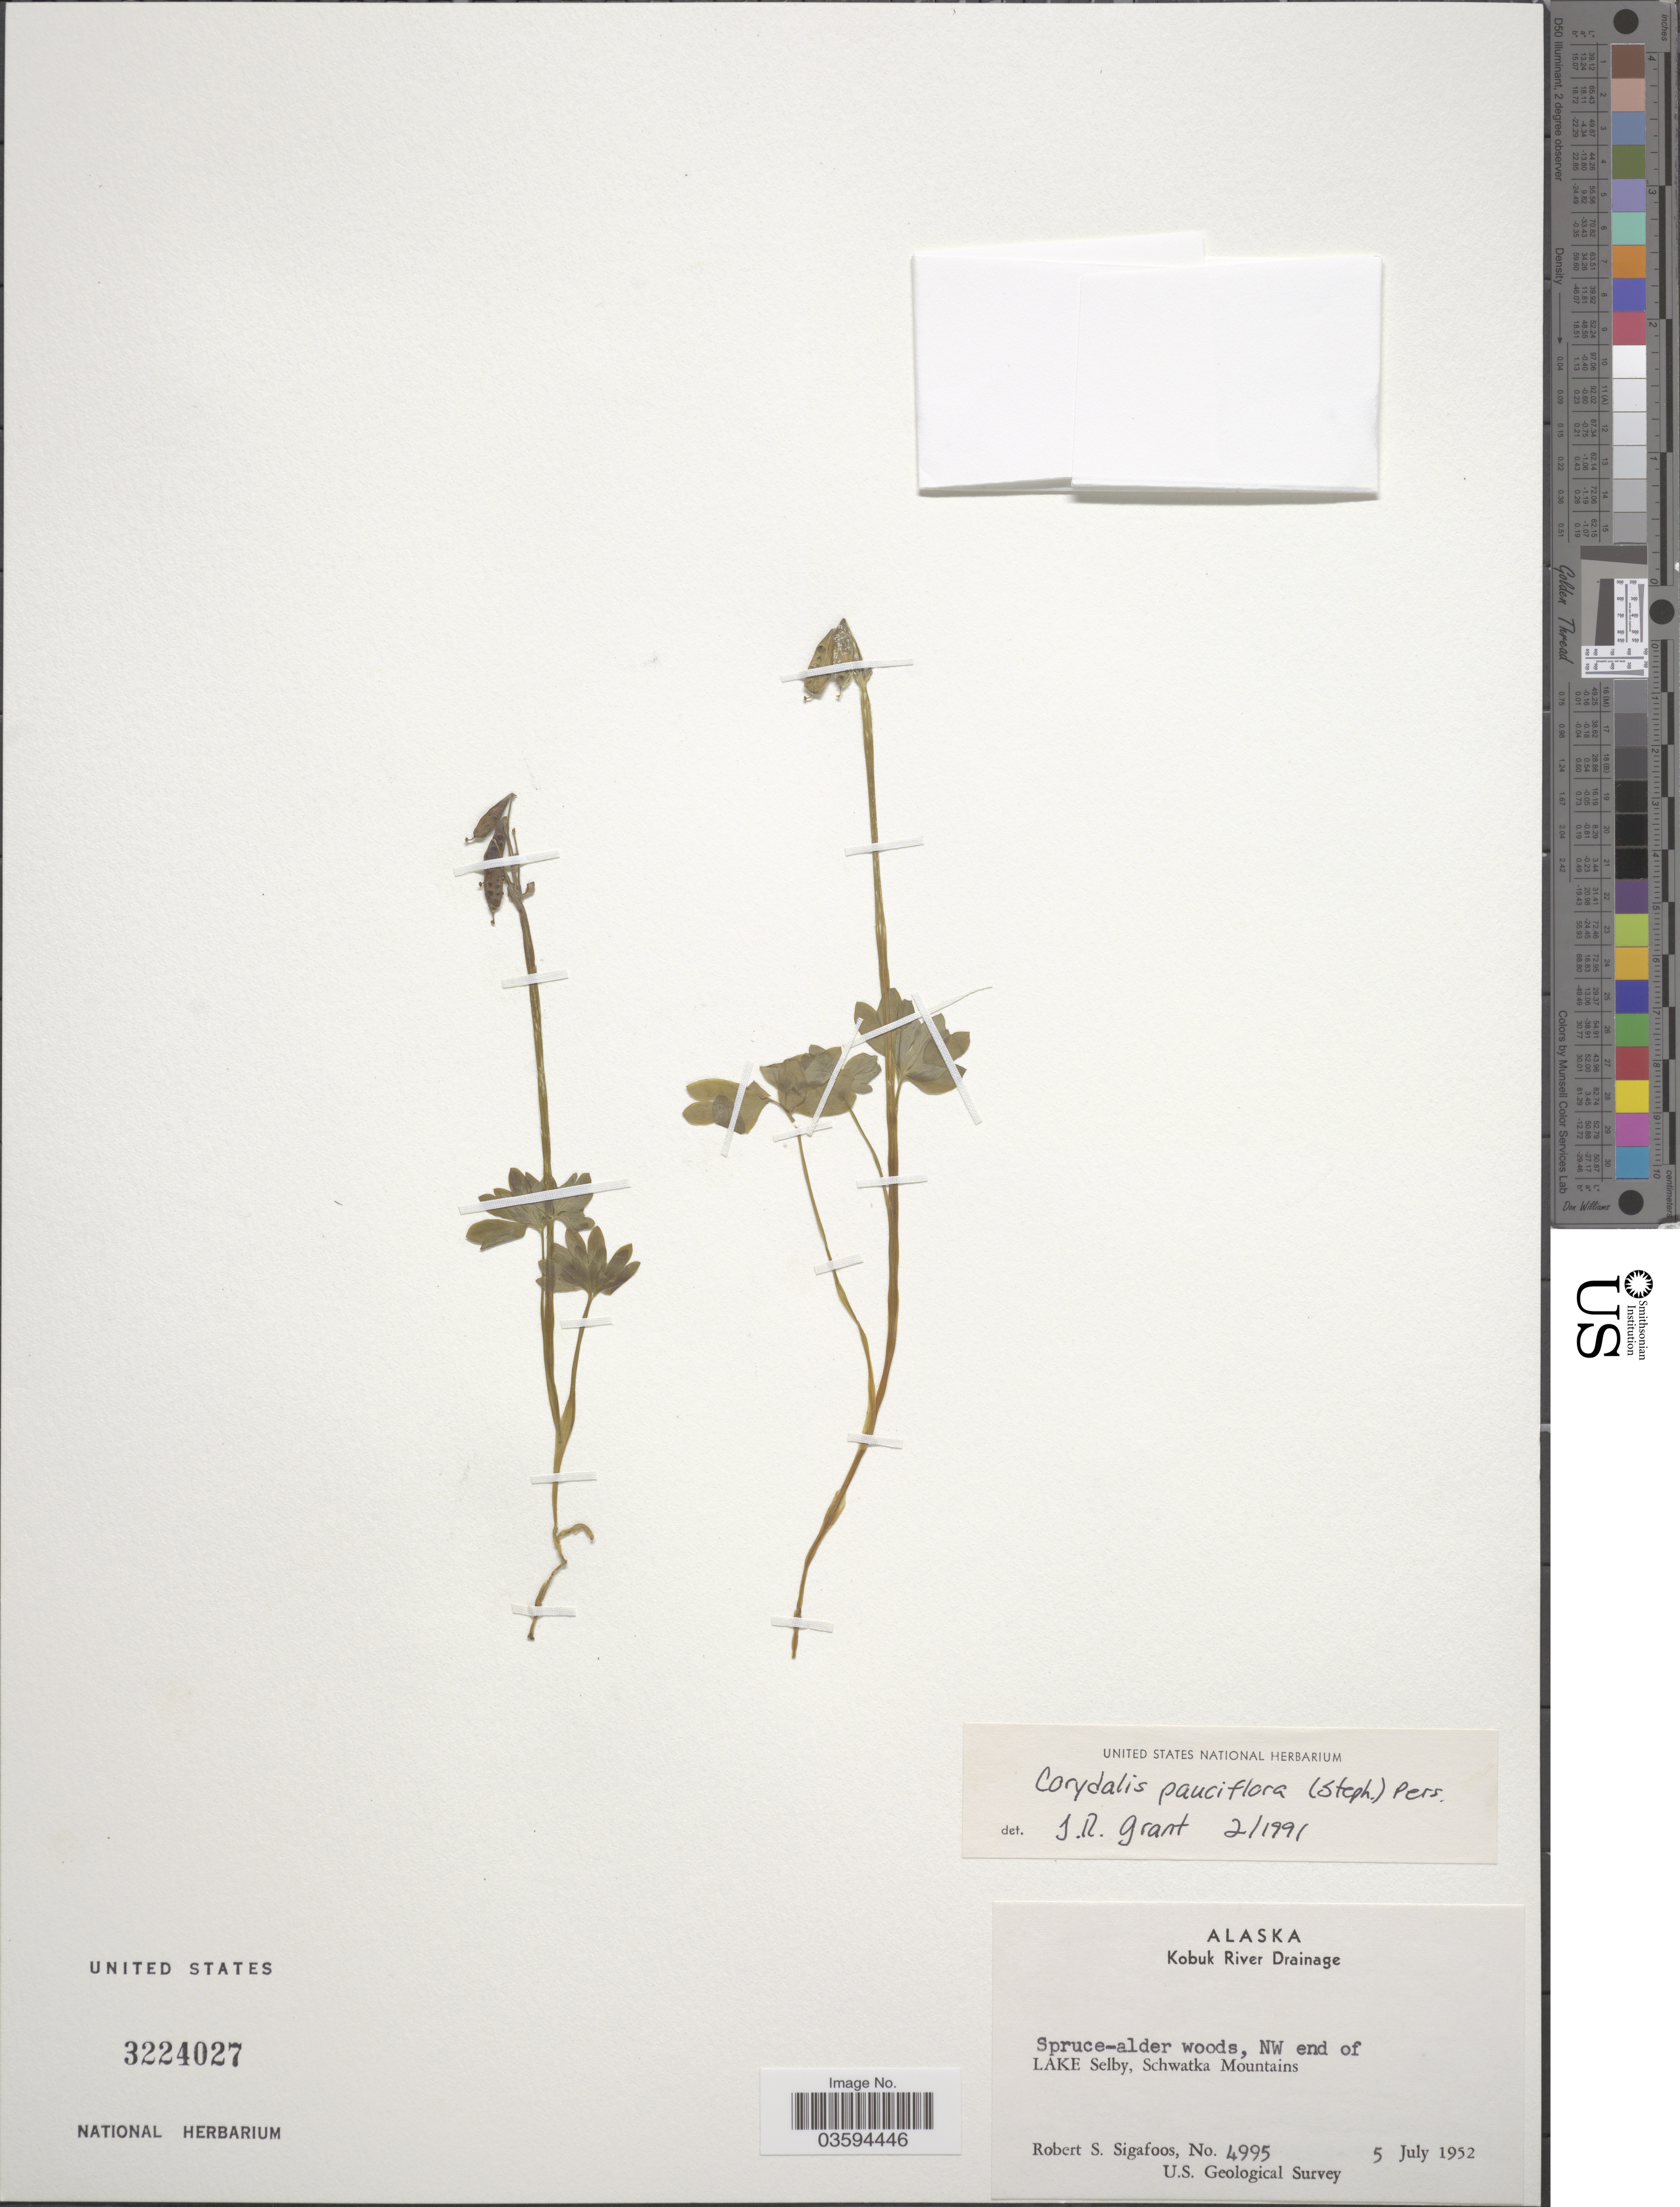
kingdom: Plantae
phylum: Tracheophyta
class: Magnoliopsida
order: Ranunculales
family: Papaveraceae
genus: Corydalis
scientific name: Corydalis pauciflora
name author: (Stephan) Pers.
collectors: R. Sigafoos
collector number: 4995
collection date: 1952-07-05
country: United States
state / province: Alaska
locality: Kobuk River Drainage. NW end of Lake Selby, Schwatka Mountains.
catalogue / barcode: US 3224027